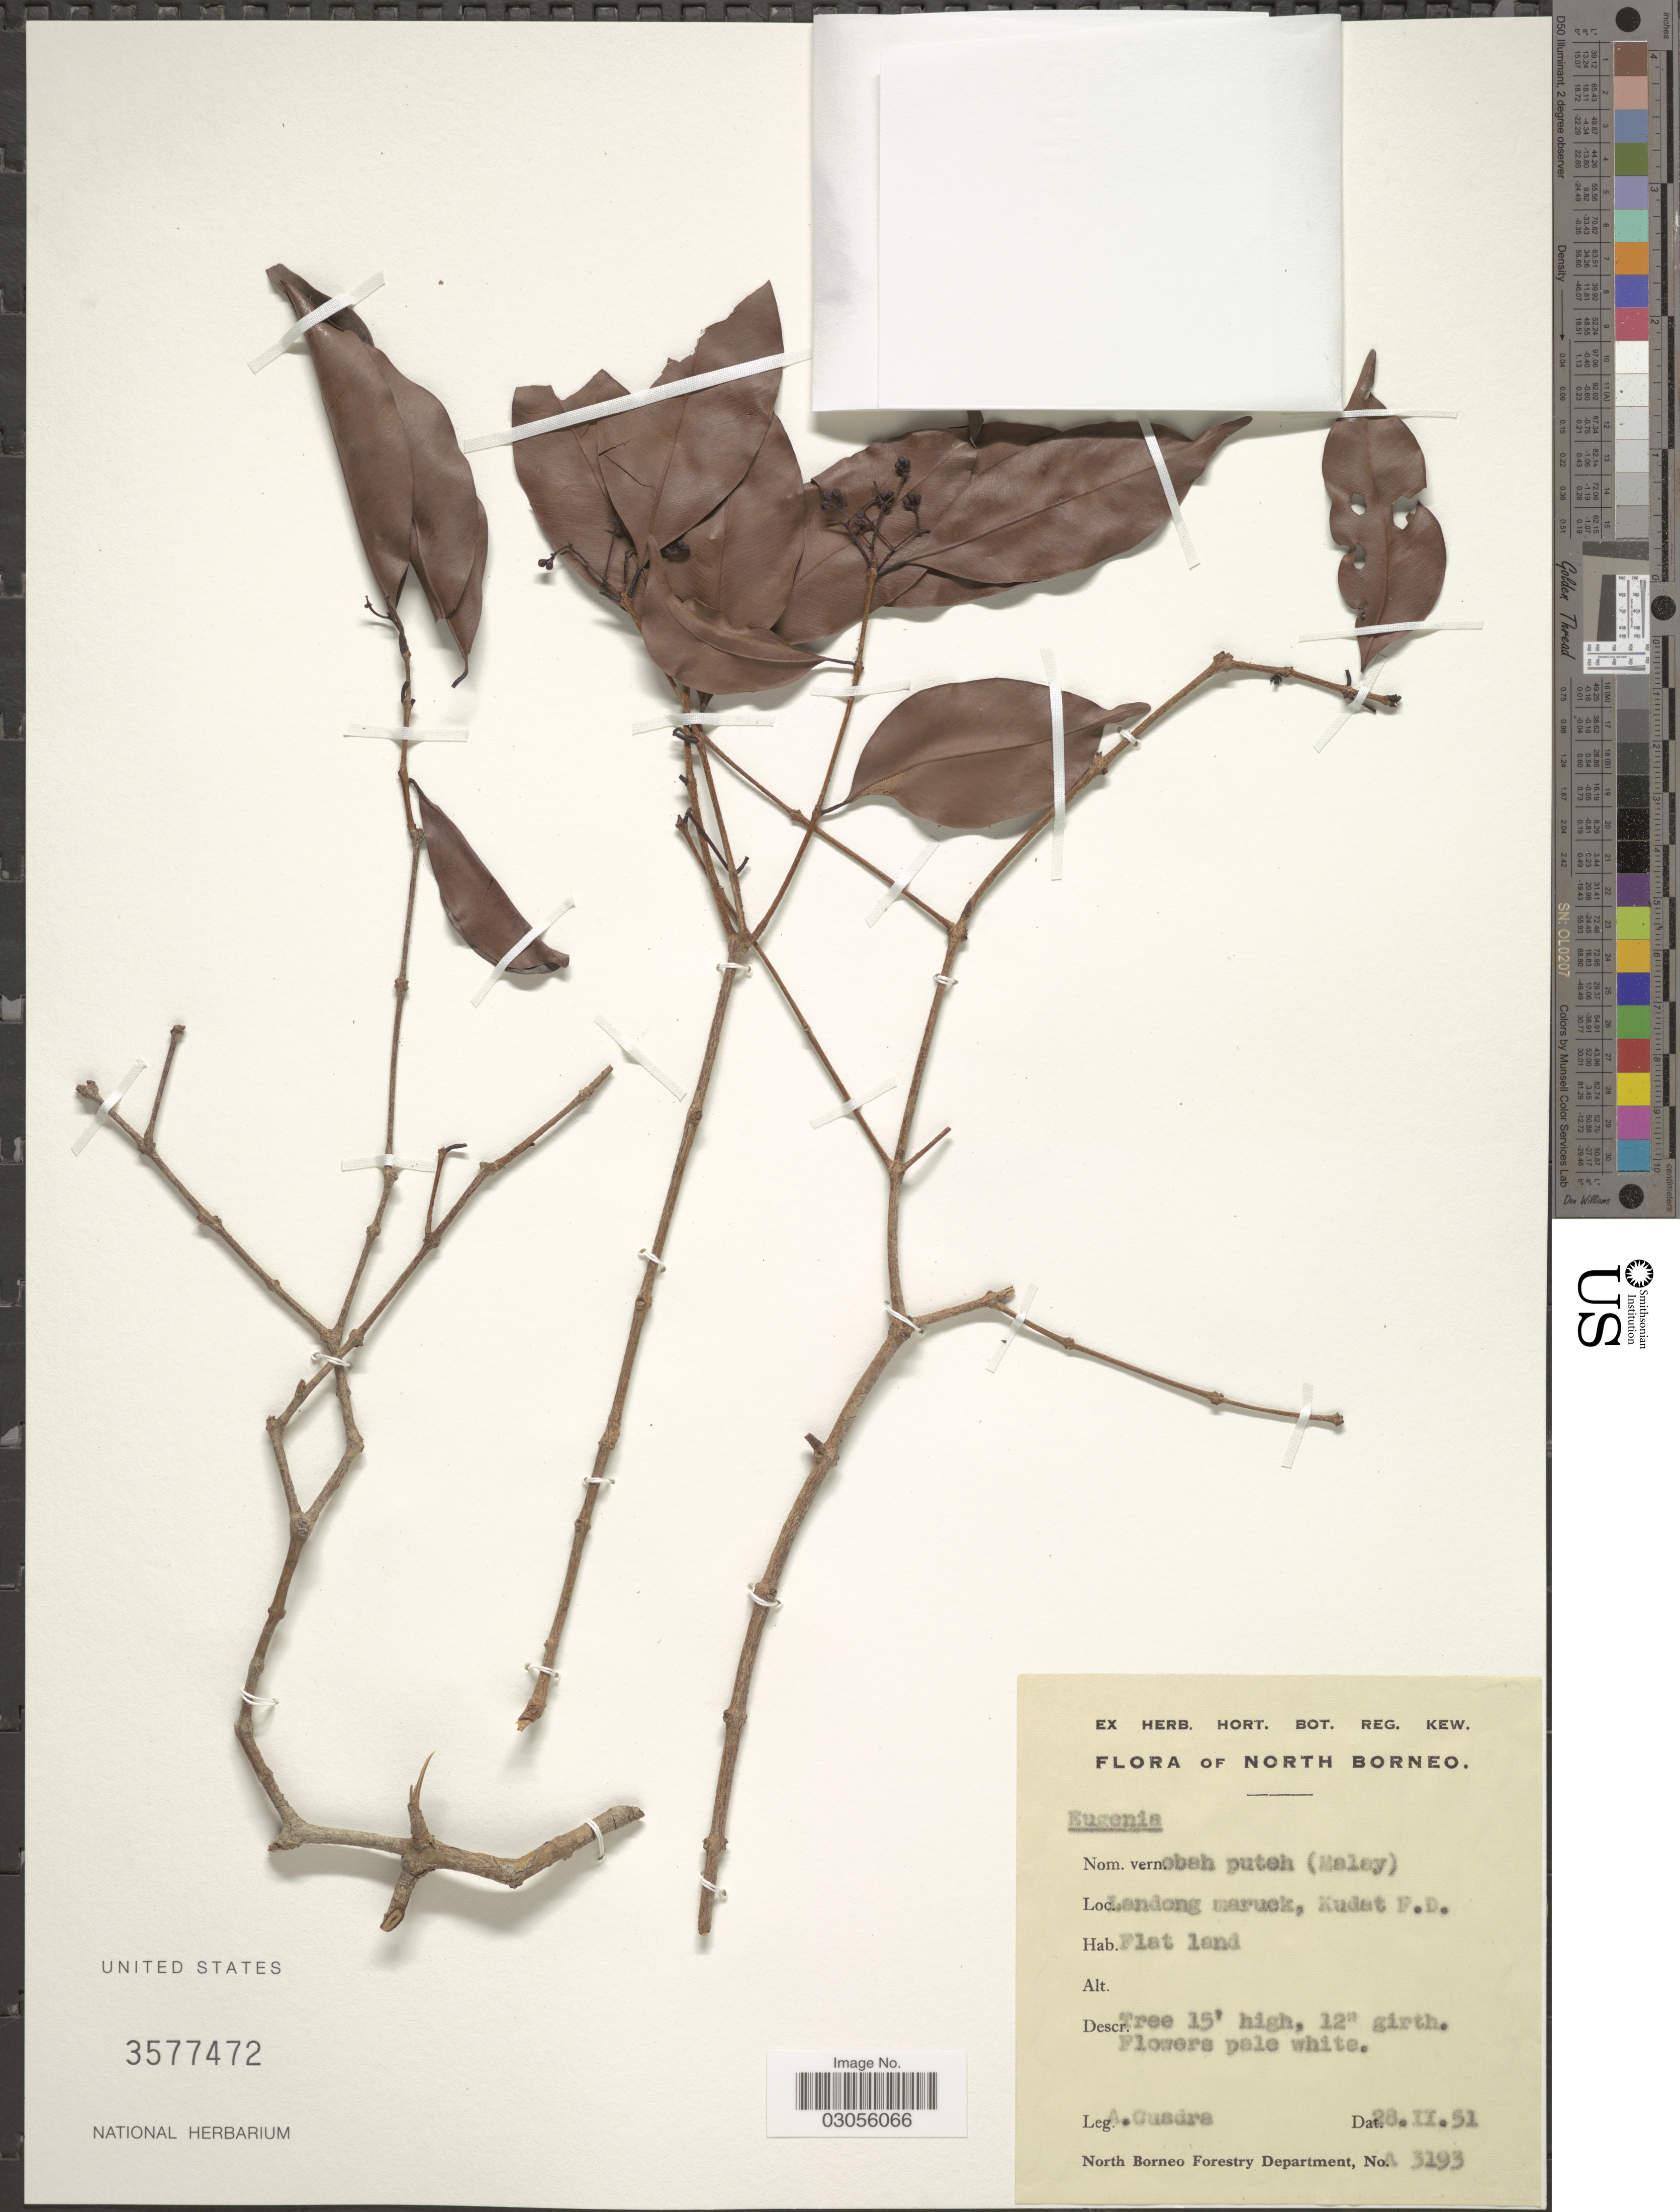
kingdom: Plantae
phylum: Tracheophyta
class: Magnoliopsida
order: Myrtales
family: Myrtaceae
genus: Eugenia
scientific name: Eugenia sp.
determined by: Strong, M. T., (US), Smithsonian Institution - National Museum of Natural History (UNITED STATES)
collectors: A. Cuadra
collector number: A 3193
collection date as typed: Transcribed d/m/y: 28/2/51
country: Malaysia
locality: North Borneo. Landong maruck, Kudat F.D.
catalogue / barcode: US 3577472